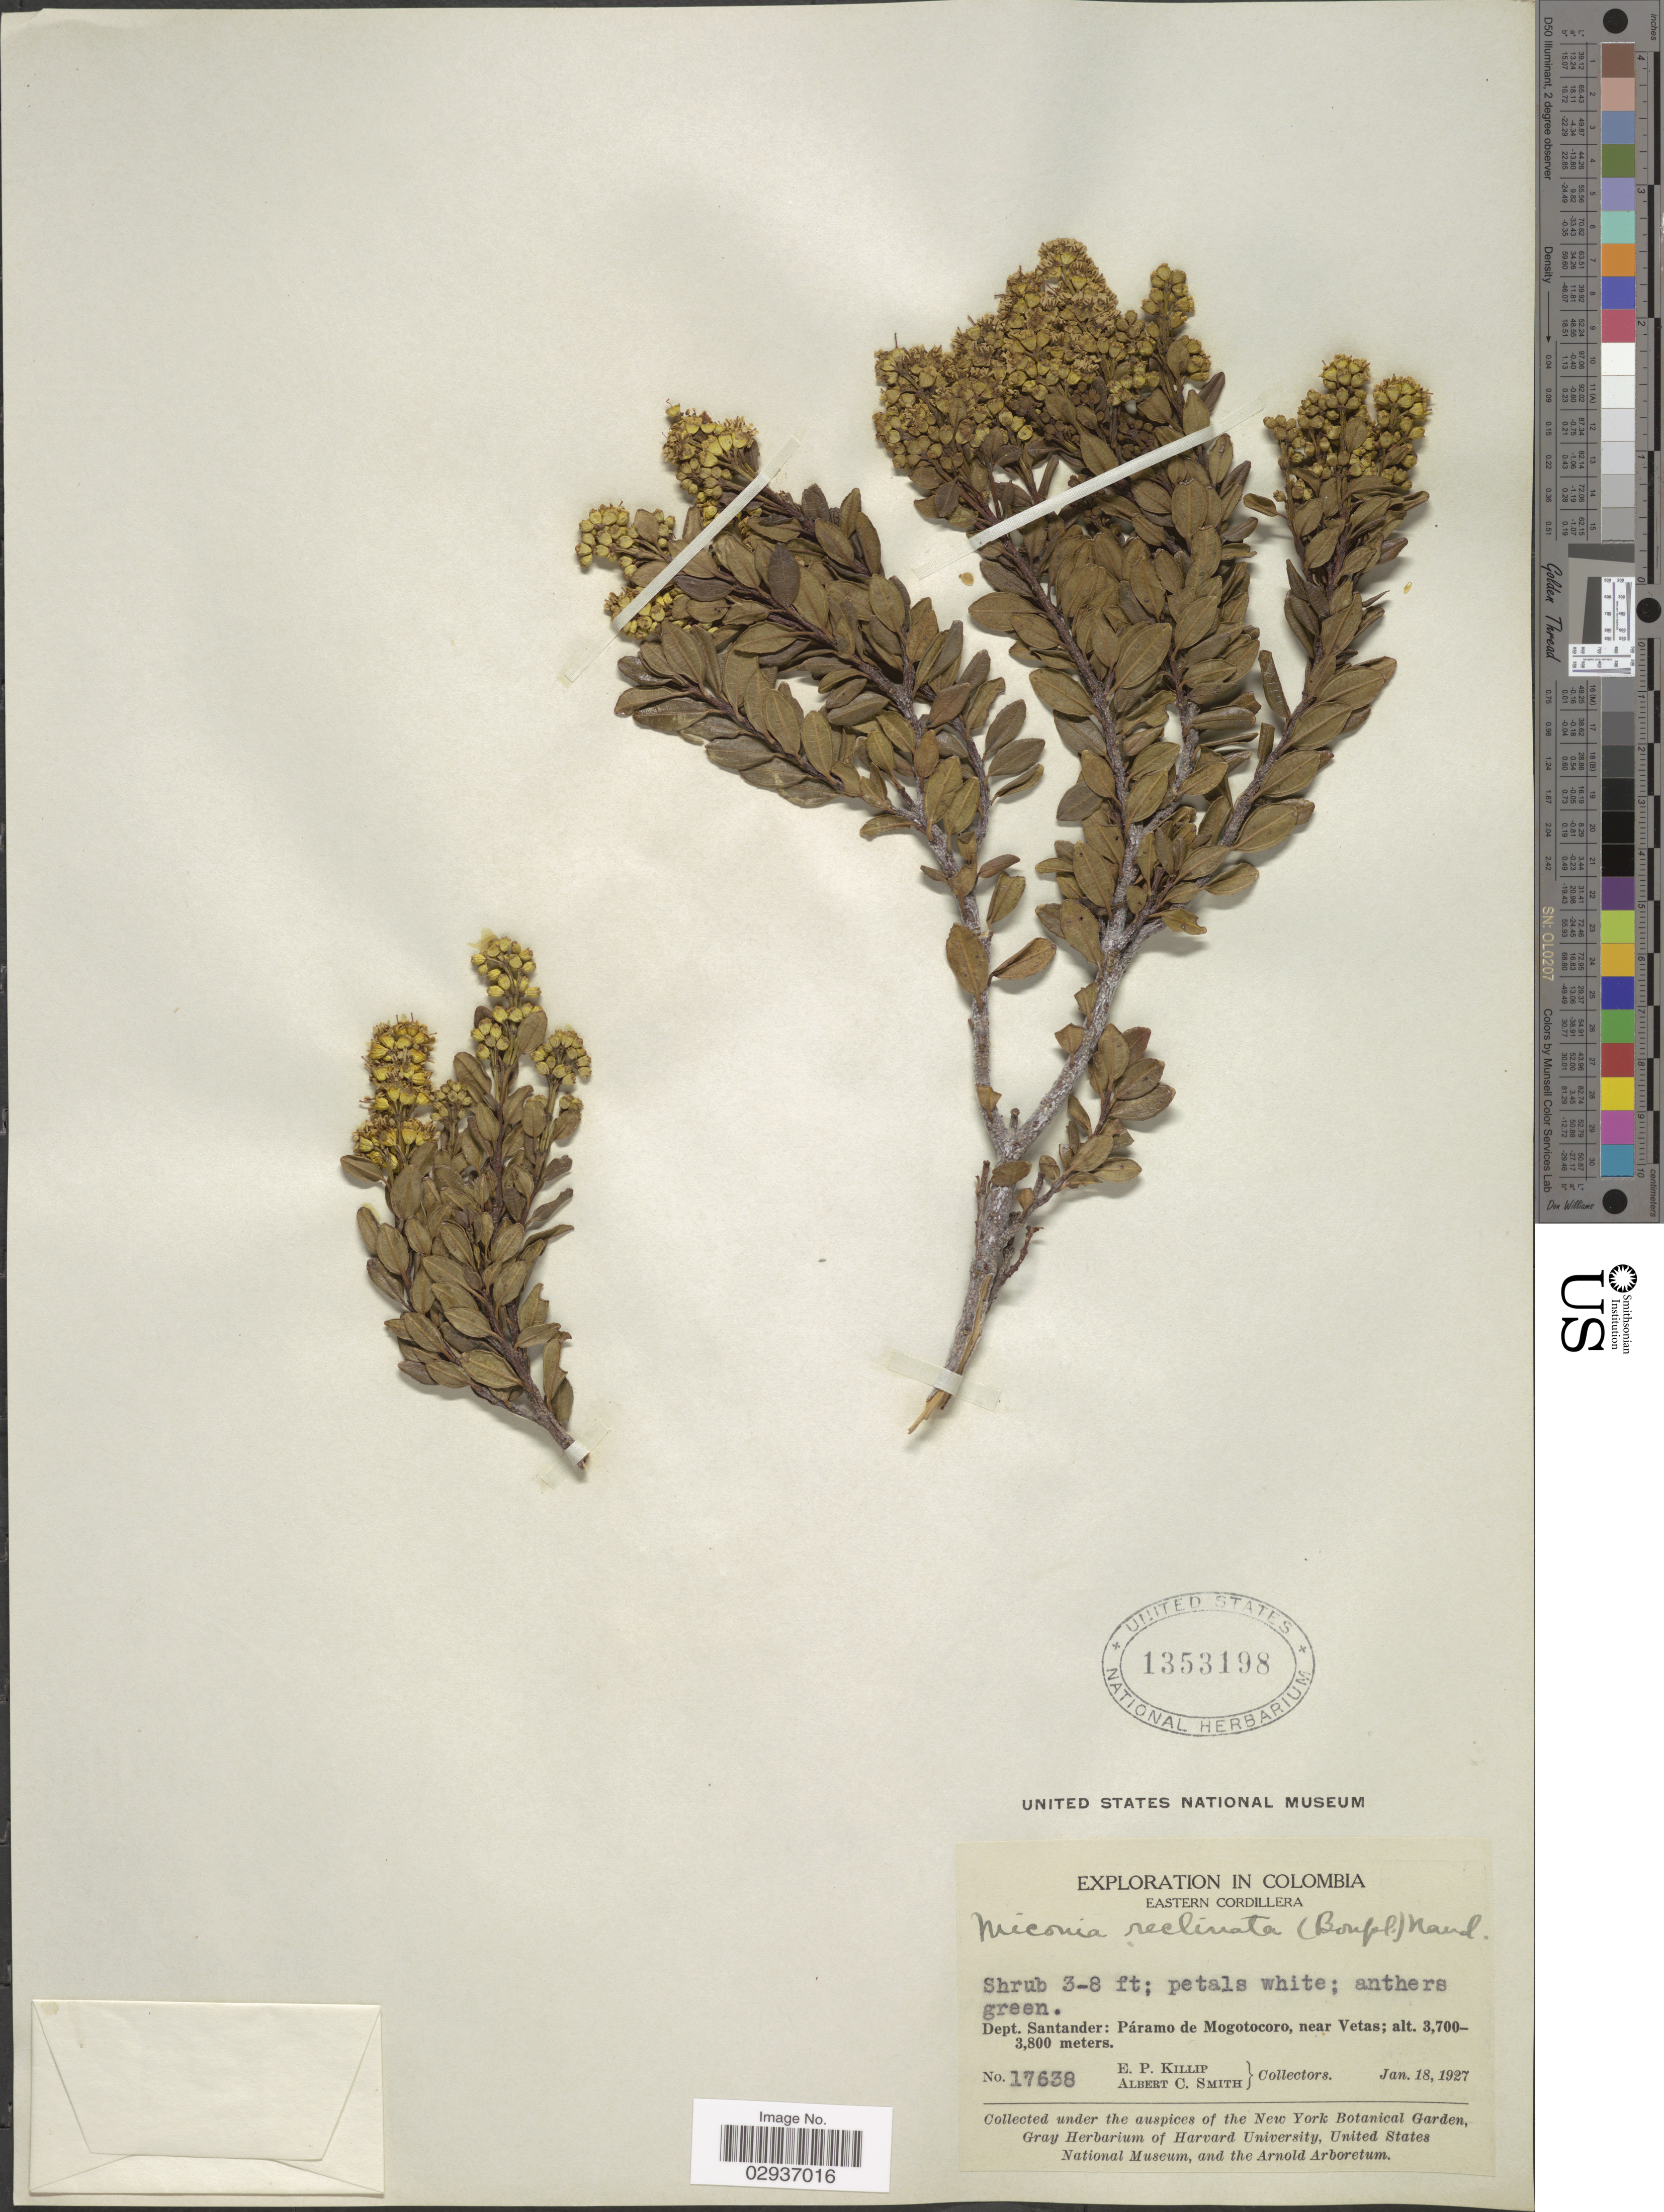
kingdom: Plantae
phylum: Tracheophyta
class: Magnoliopsida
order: Myrtales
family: Melastomataceae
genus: Miconia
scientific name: Miconia buxifolia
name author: Naudin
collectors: E. P. Killip & A. C. Smith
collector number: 17638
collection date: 1927-01-18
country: Colombia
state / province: Santander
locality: Eastern Cordillera: Dept. Santander: Páramo de Mogotocoro, near Vetas.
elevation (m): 3700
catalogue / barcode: US 1353198